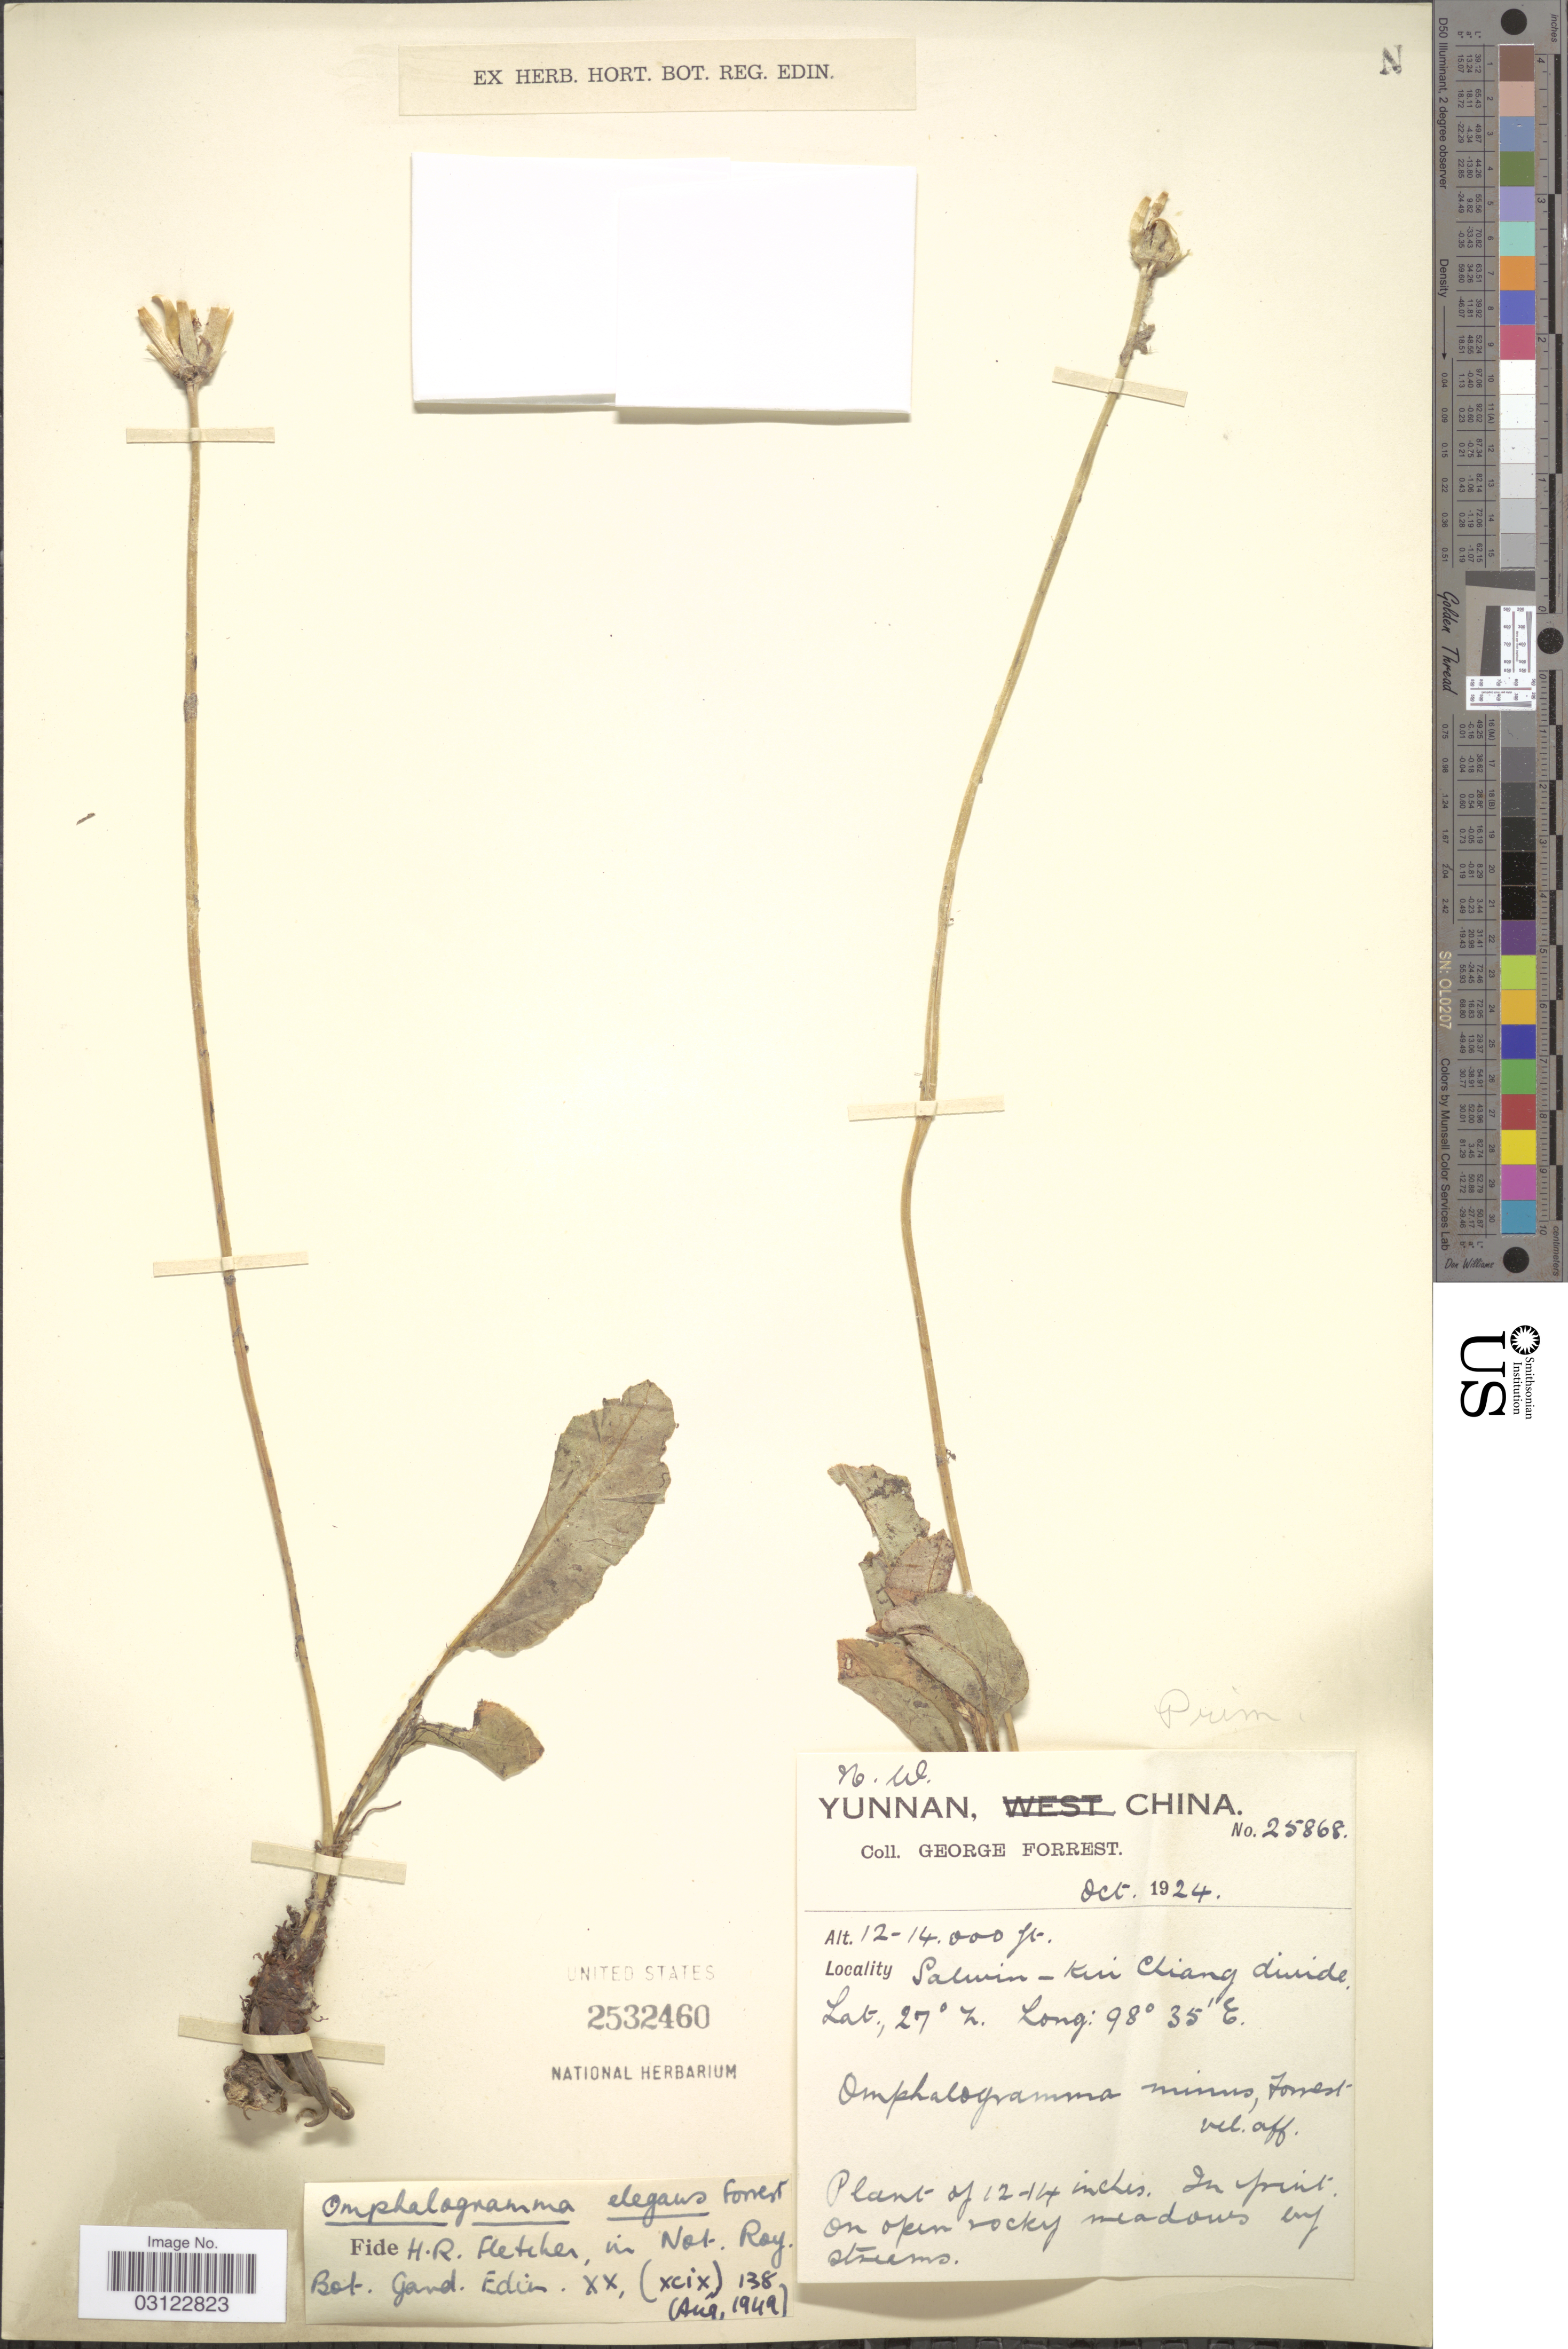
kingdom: Plantae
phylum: Tracheophyta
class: Magnoliopsida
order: Ericales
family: Primulaceae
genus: Omphalogramma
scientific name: Omphalogramma elegans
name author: Forrest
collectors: G. Forrest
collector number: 25868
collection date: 1924-10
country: China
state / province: Yunnan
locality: N. W. Yunnan. Salwin-Kuiu Chiang, divide.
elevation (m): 3658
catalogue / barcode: US 2532460